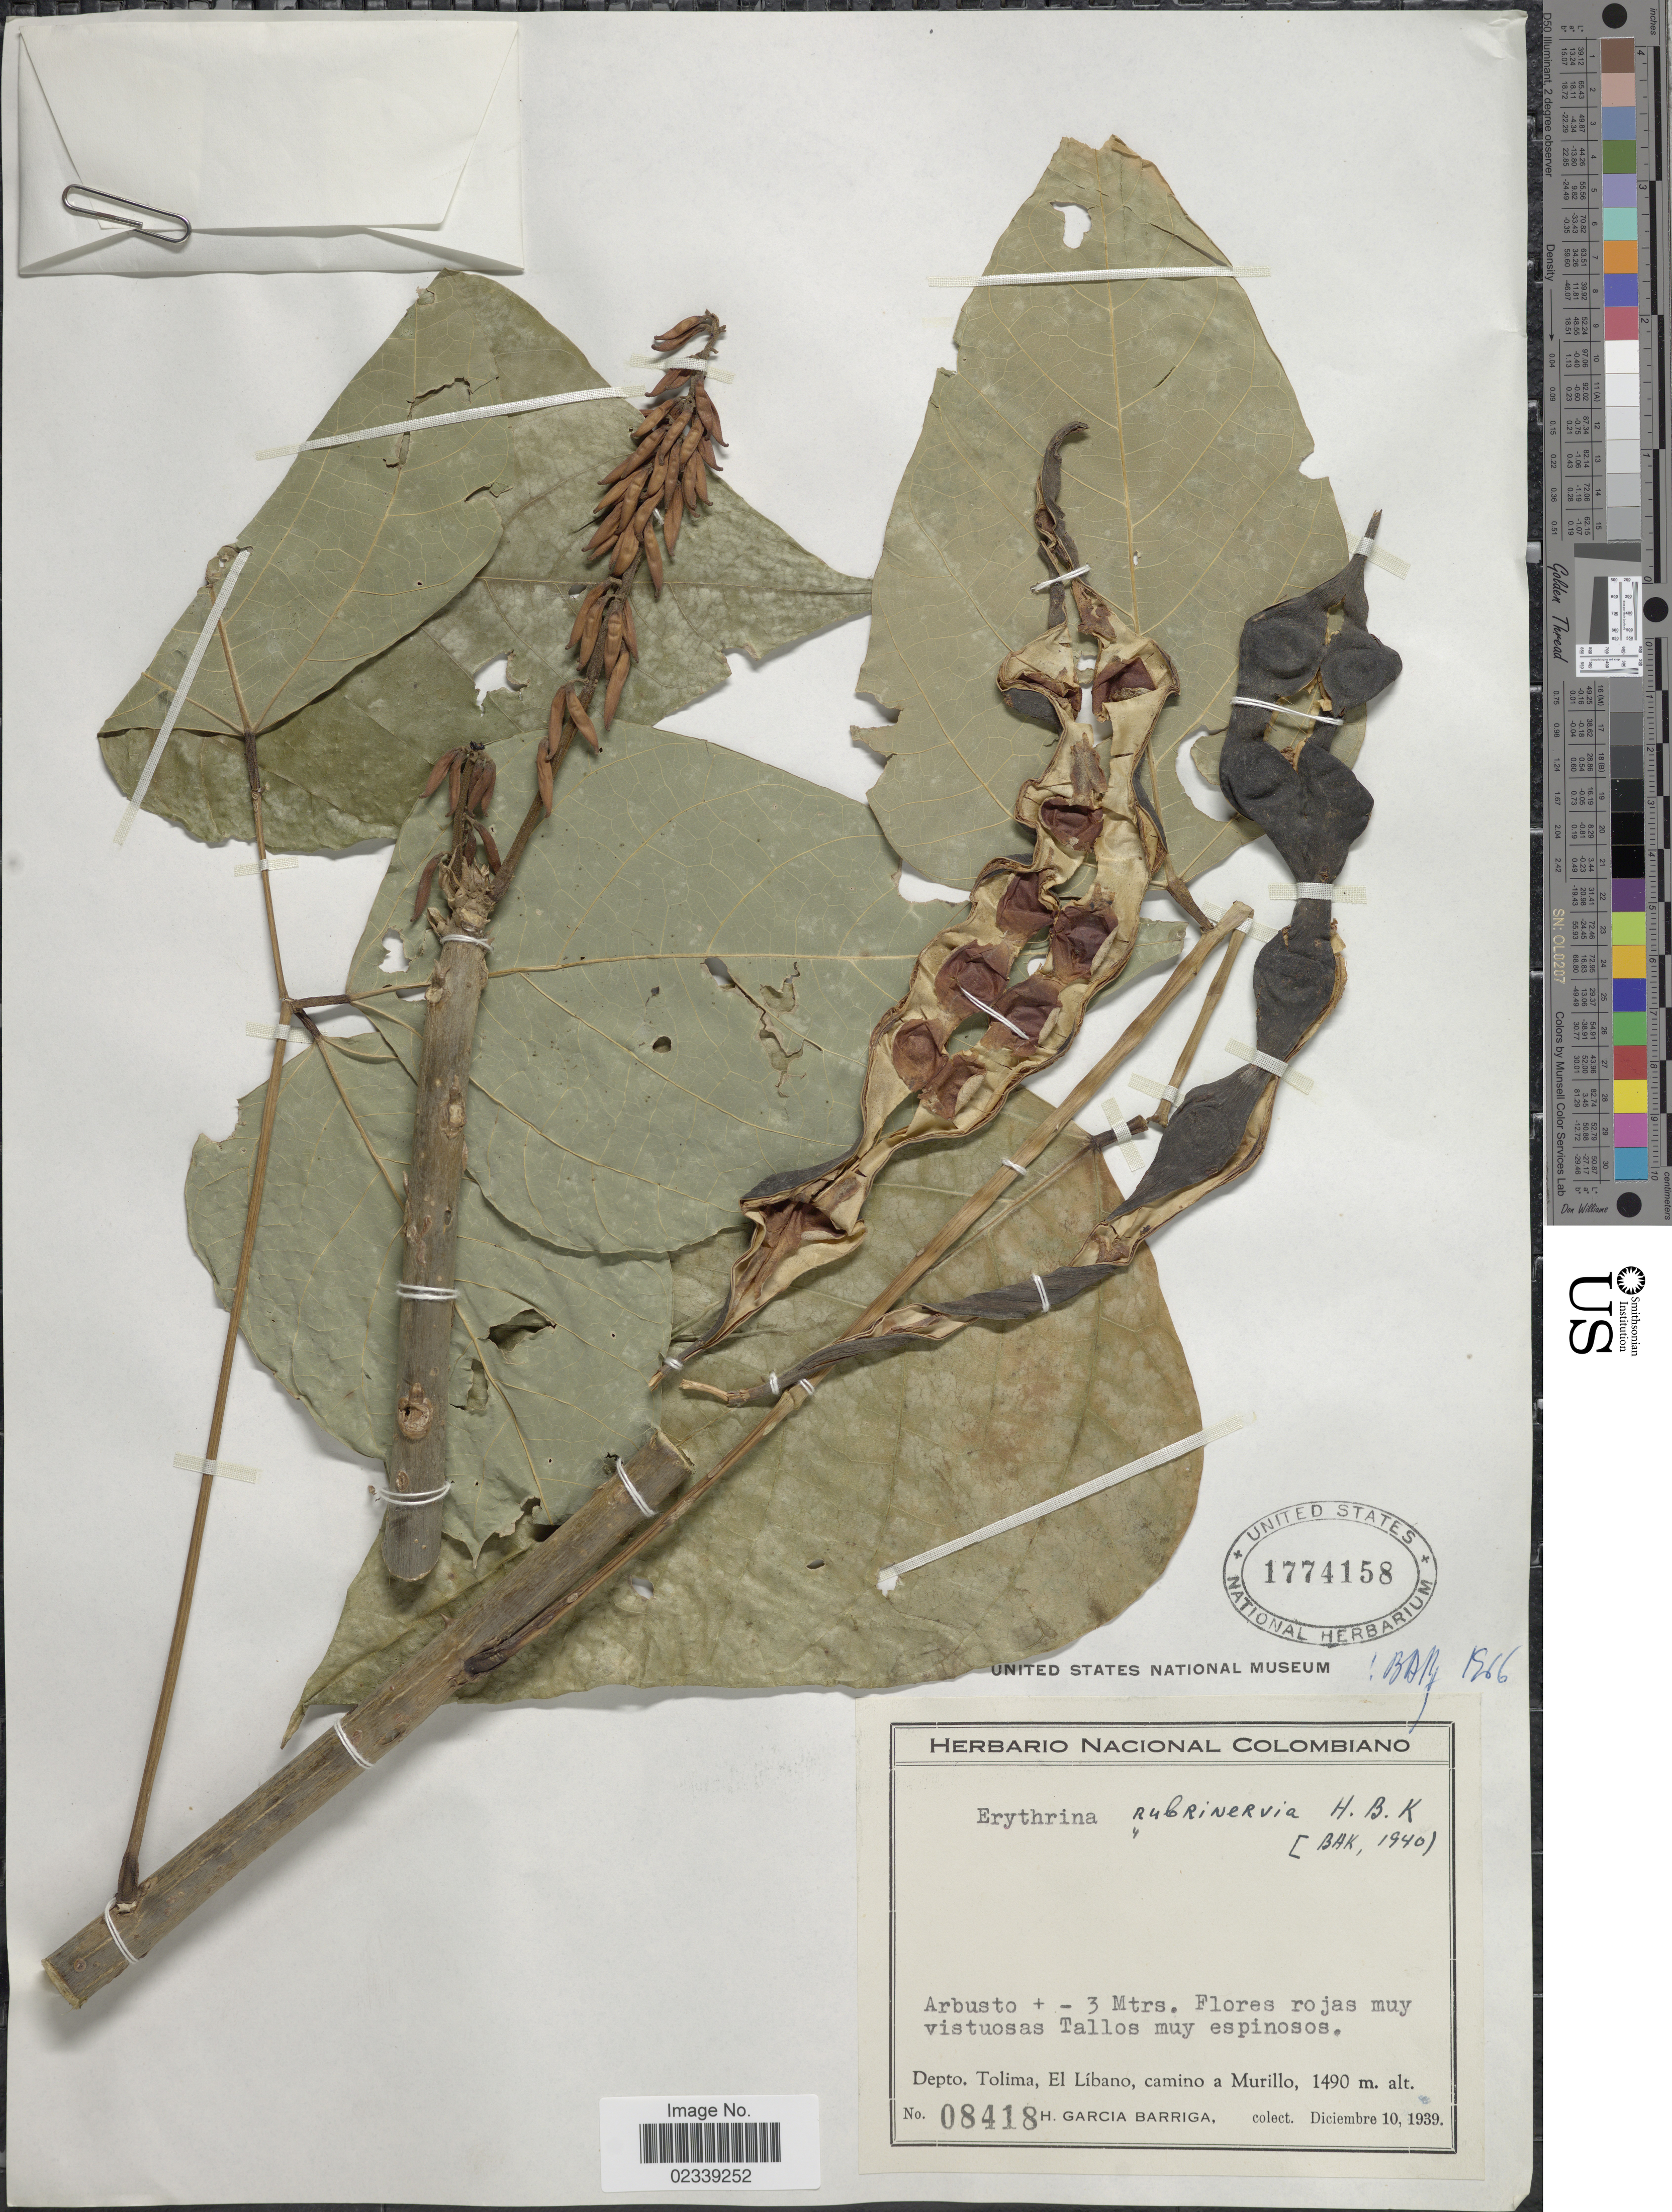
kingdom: Plantae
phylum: Tracheophyta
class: Magnoliopsida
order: Fabales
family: Fabaceae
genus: Erythrina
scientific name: Erythrina rubrinervia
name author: Kunth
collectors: H. García Barriga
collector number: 08418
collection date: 1939-12-10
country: Colombia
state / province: Tolima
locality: El Libano, camino a Murillo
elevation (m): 1490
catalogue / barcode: US 1774158